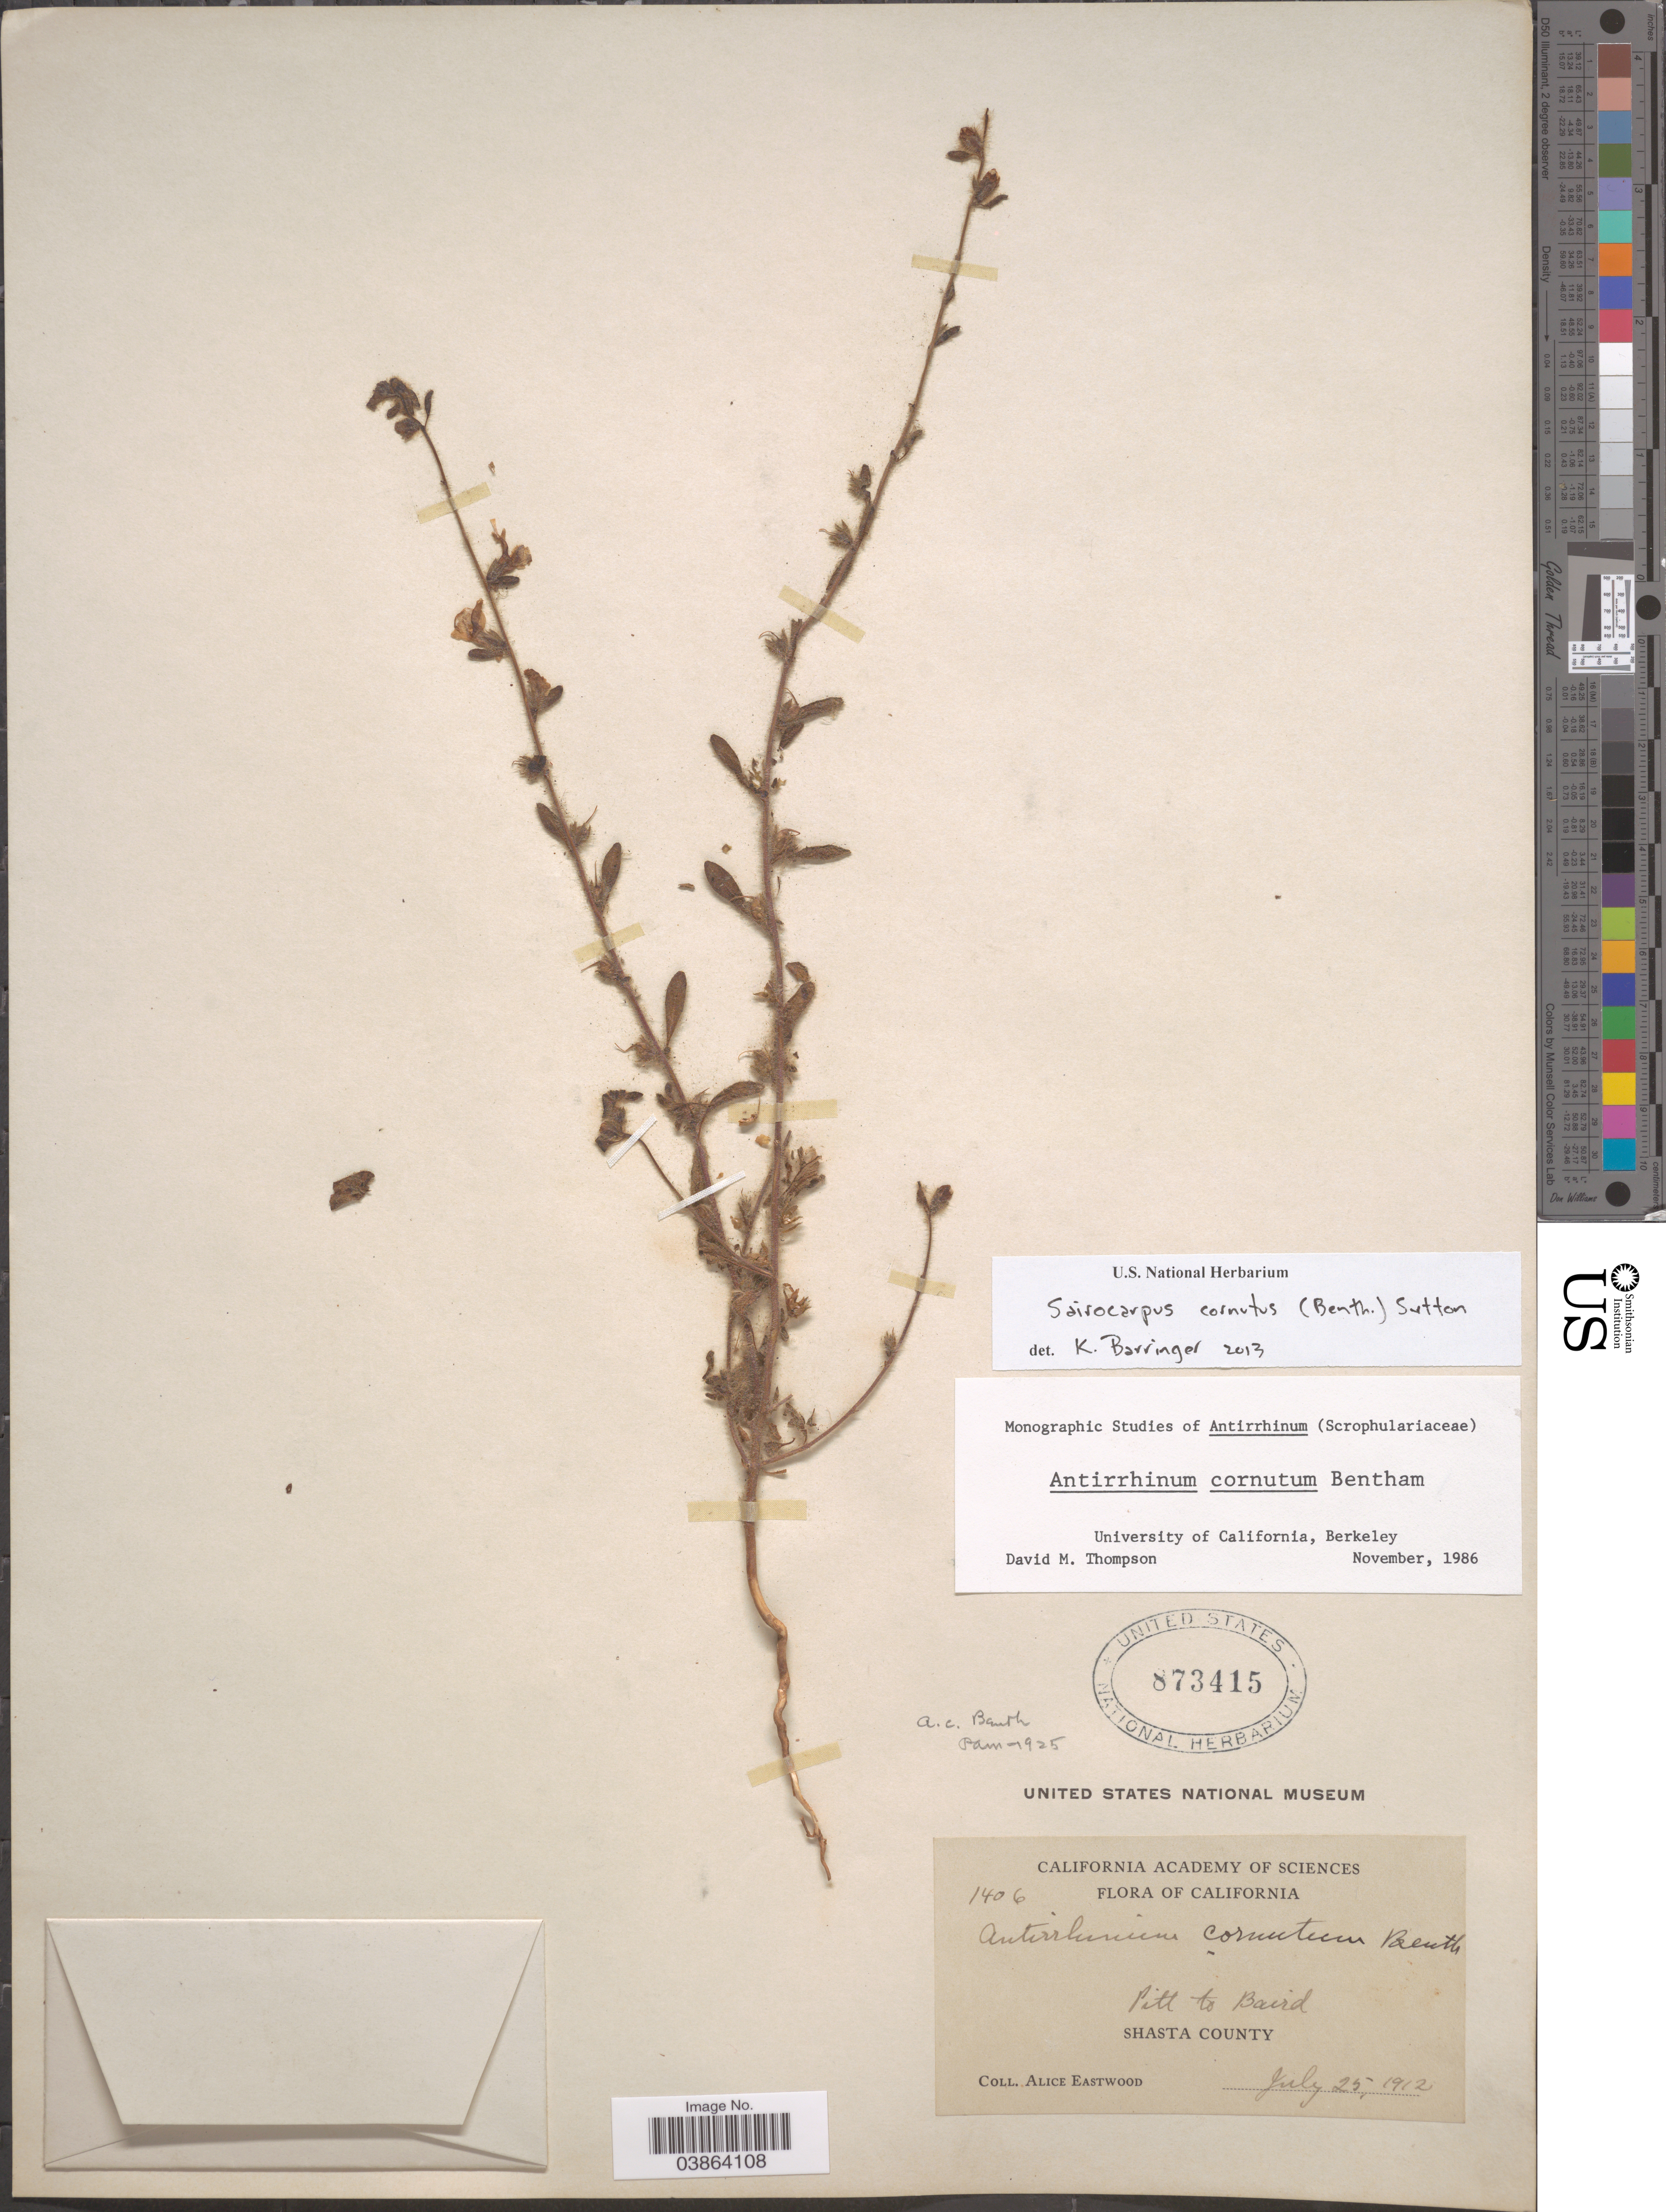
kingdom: Plantae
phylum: Tracheophyta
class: Magnoliopsida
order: Lamiales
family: Plantaginaceae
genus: Sairocarpus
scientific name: Sairocarpus cornutus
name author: (Benth.) D.A. Sutton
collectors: A. Eastwood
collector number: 1406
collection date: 1912-07-25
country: United States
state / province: California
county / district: Shasta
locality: Pitt to Baird. Shasta County.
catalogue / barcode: US 873415